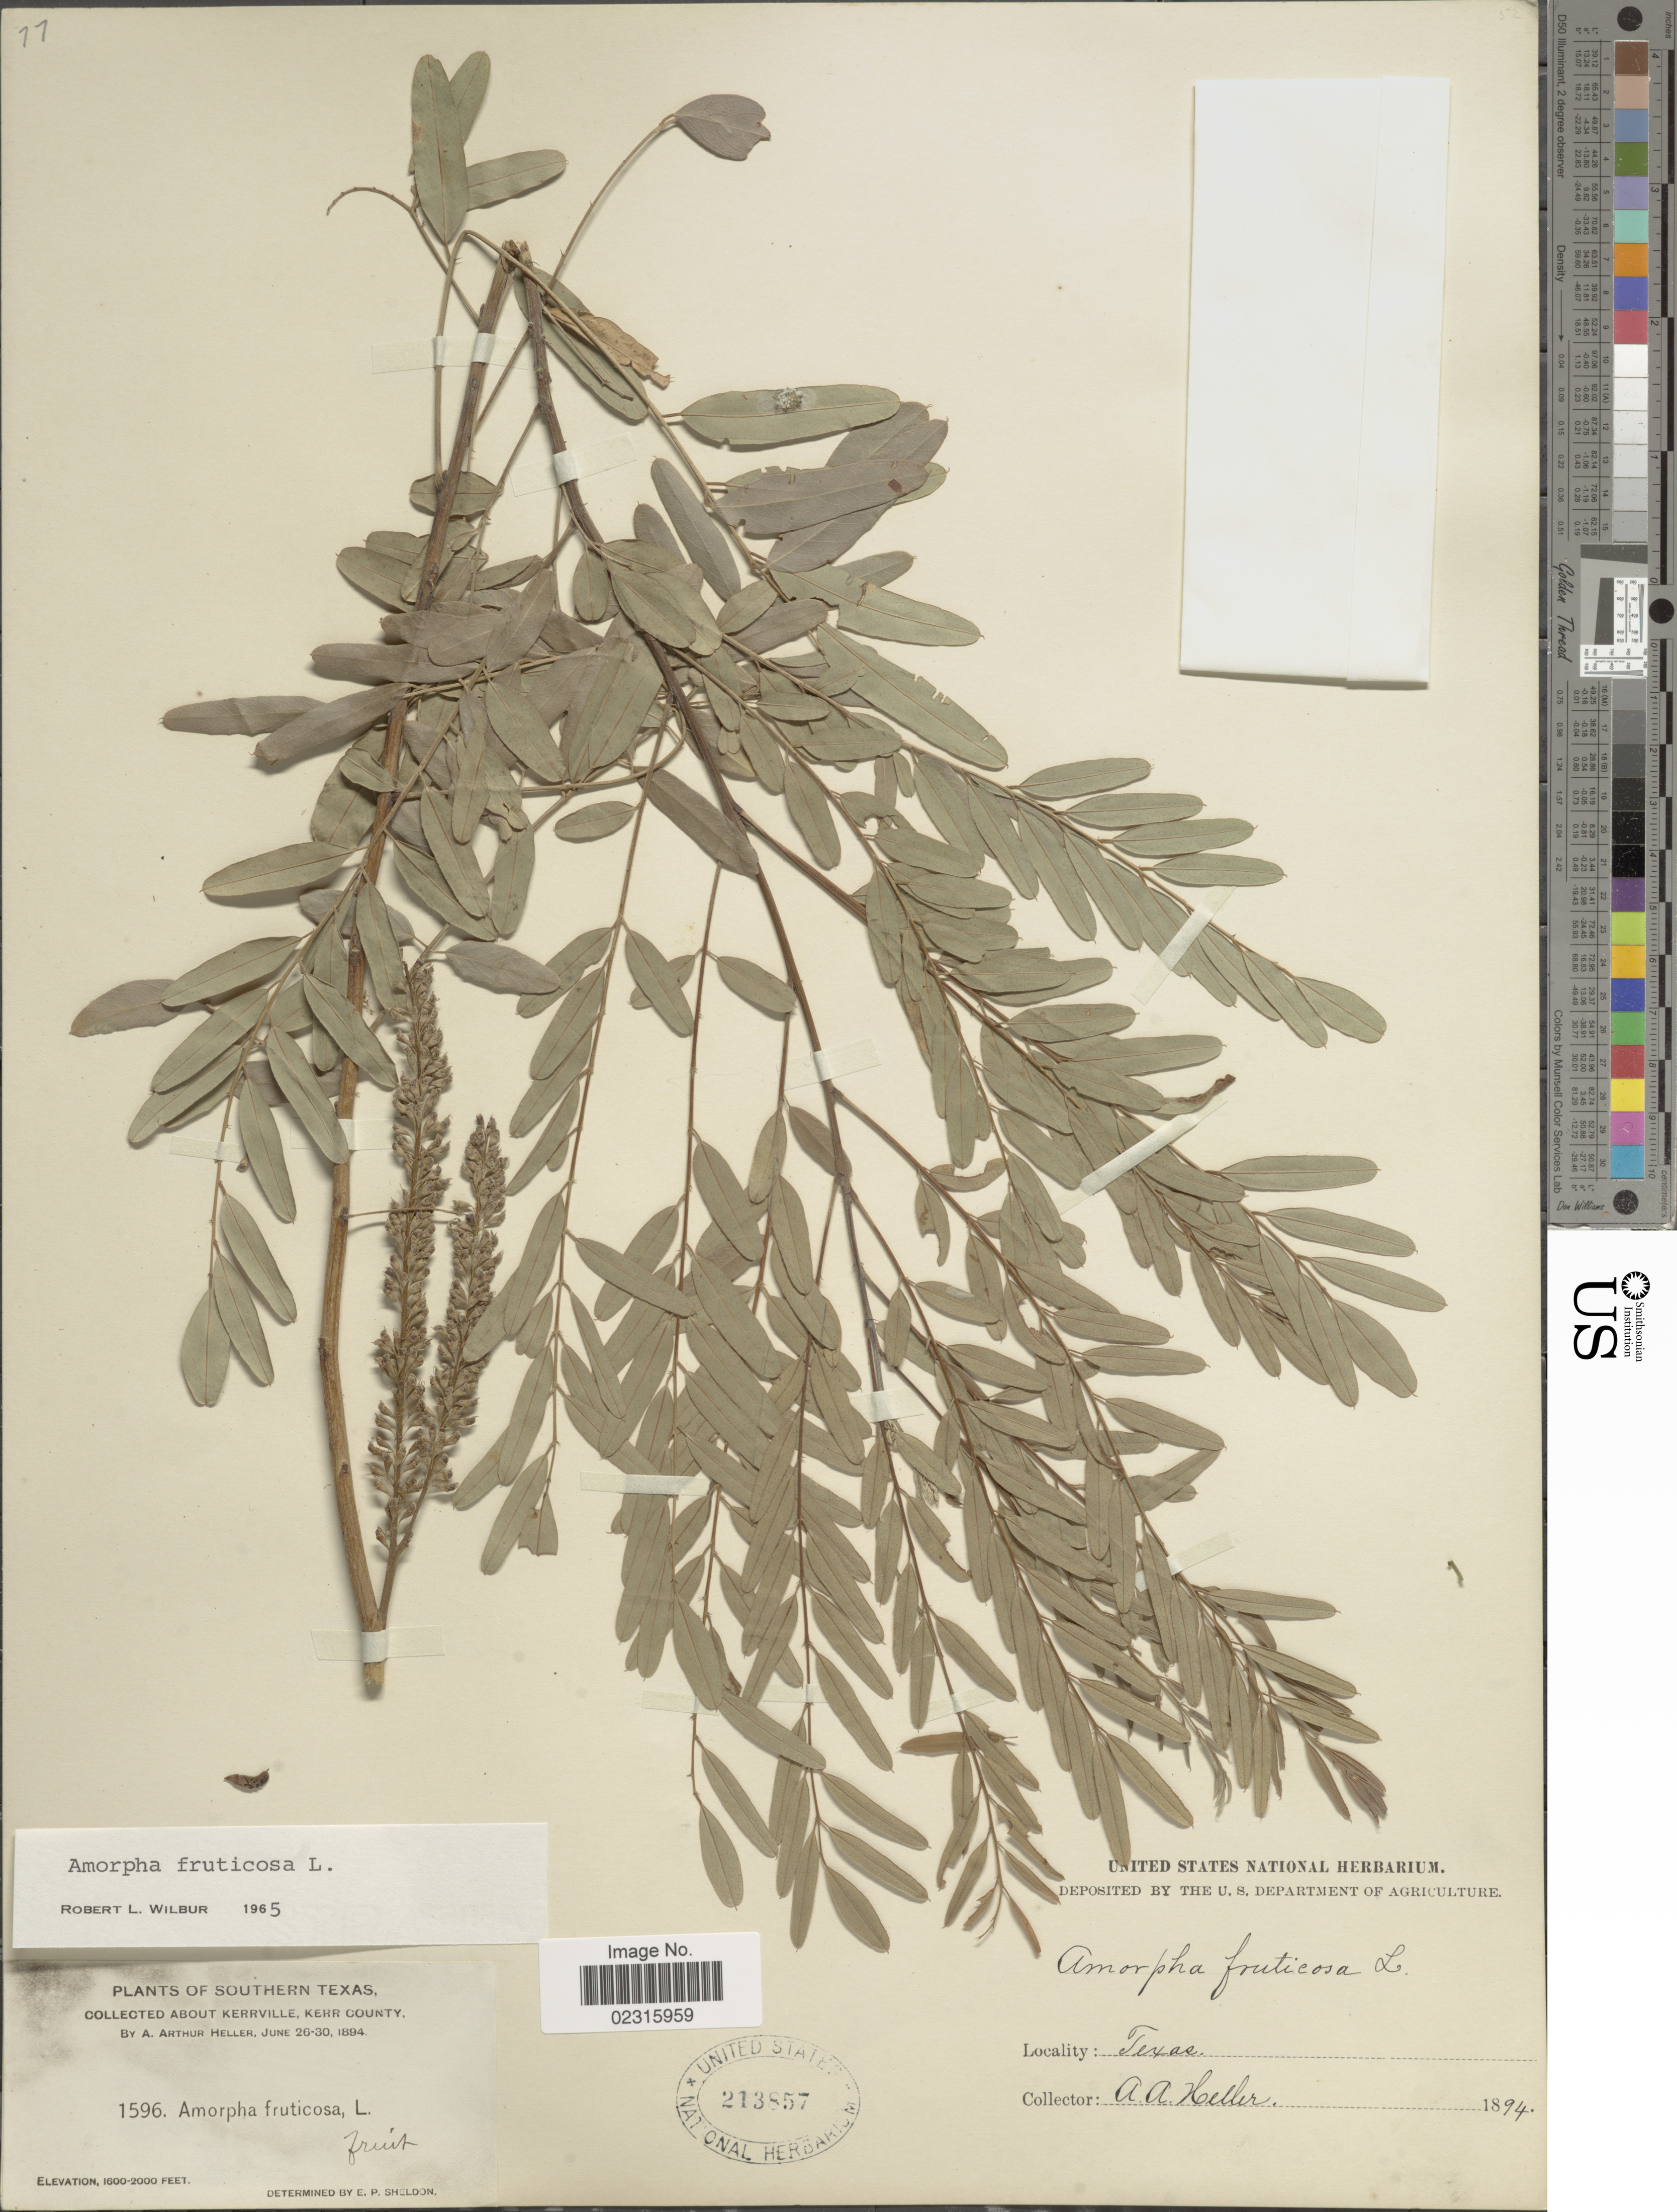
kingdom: Plantae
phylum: Tracheophyta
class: Magnoliopsida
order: Fabales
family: Fabaceae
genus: Amorpha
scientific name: Amorpha fruticosa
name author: L.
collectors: A. A. Heller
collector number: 1596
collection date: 1894-06-26/1894-06-30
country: United States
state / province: Texas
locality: Southern Texas, about Kerrville, Kerr County.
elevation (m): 488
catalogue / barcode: US 213857